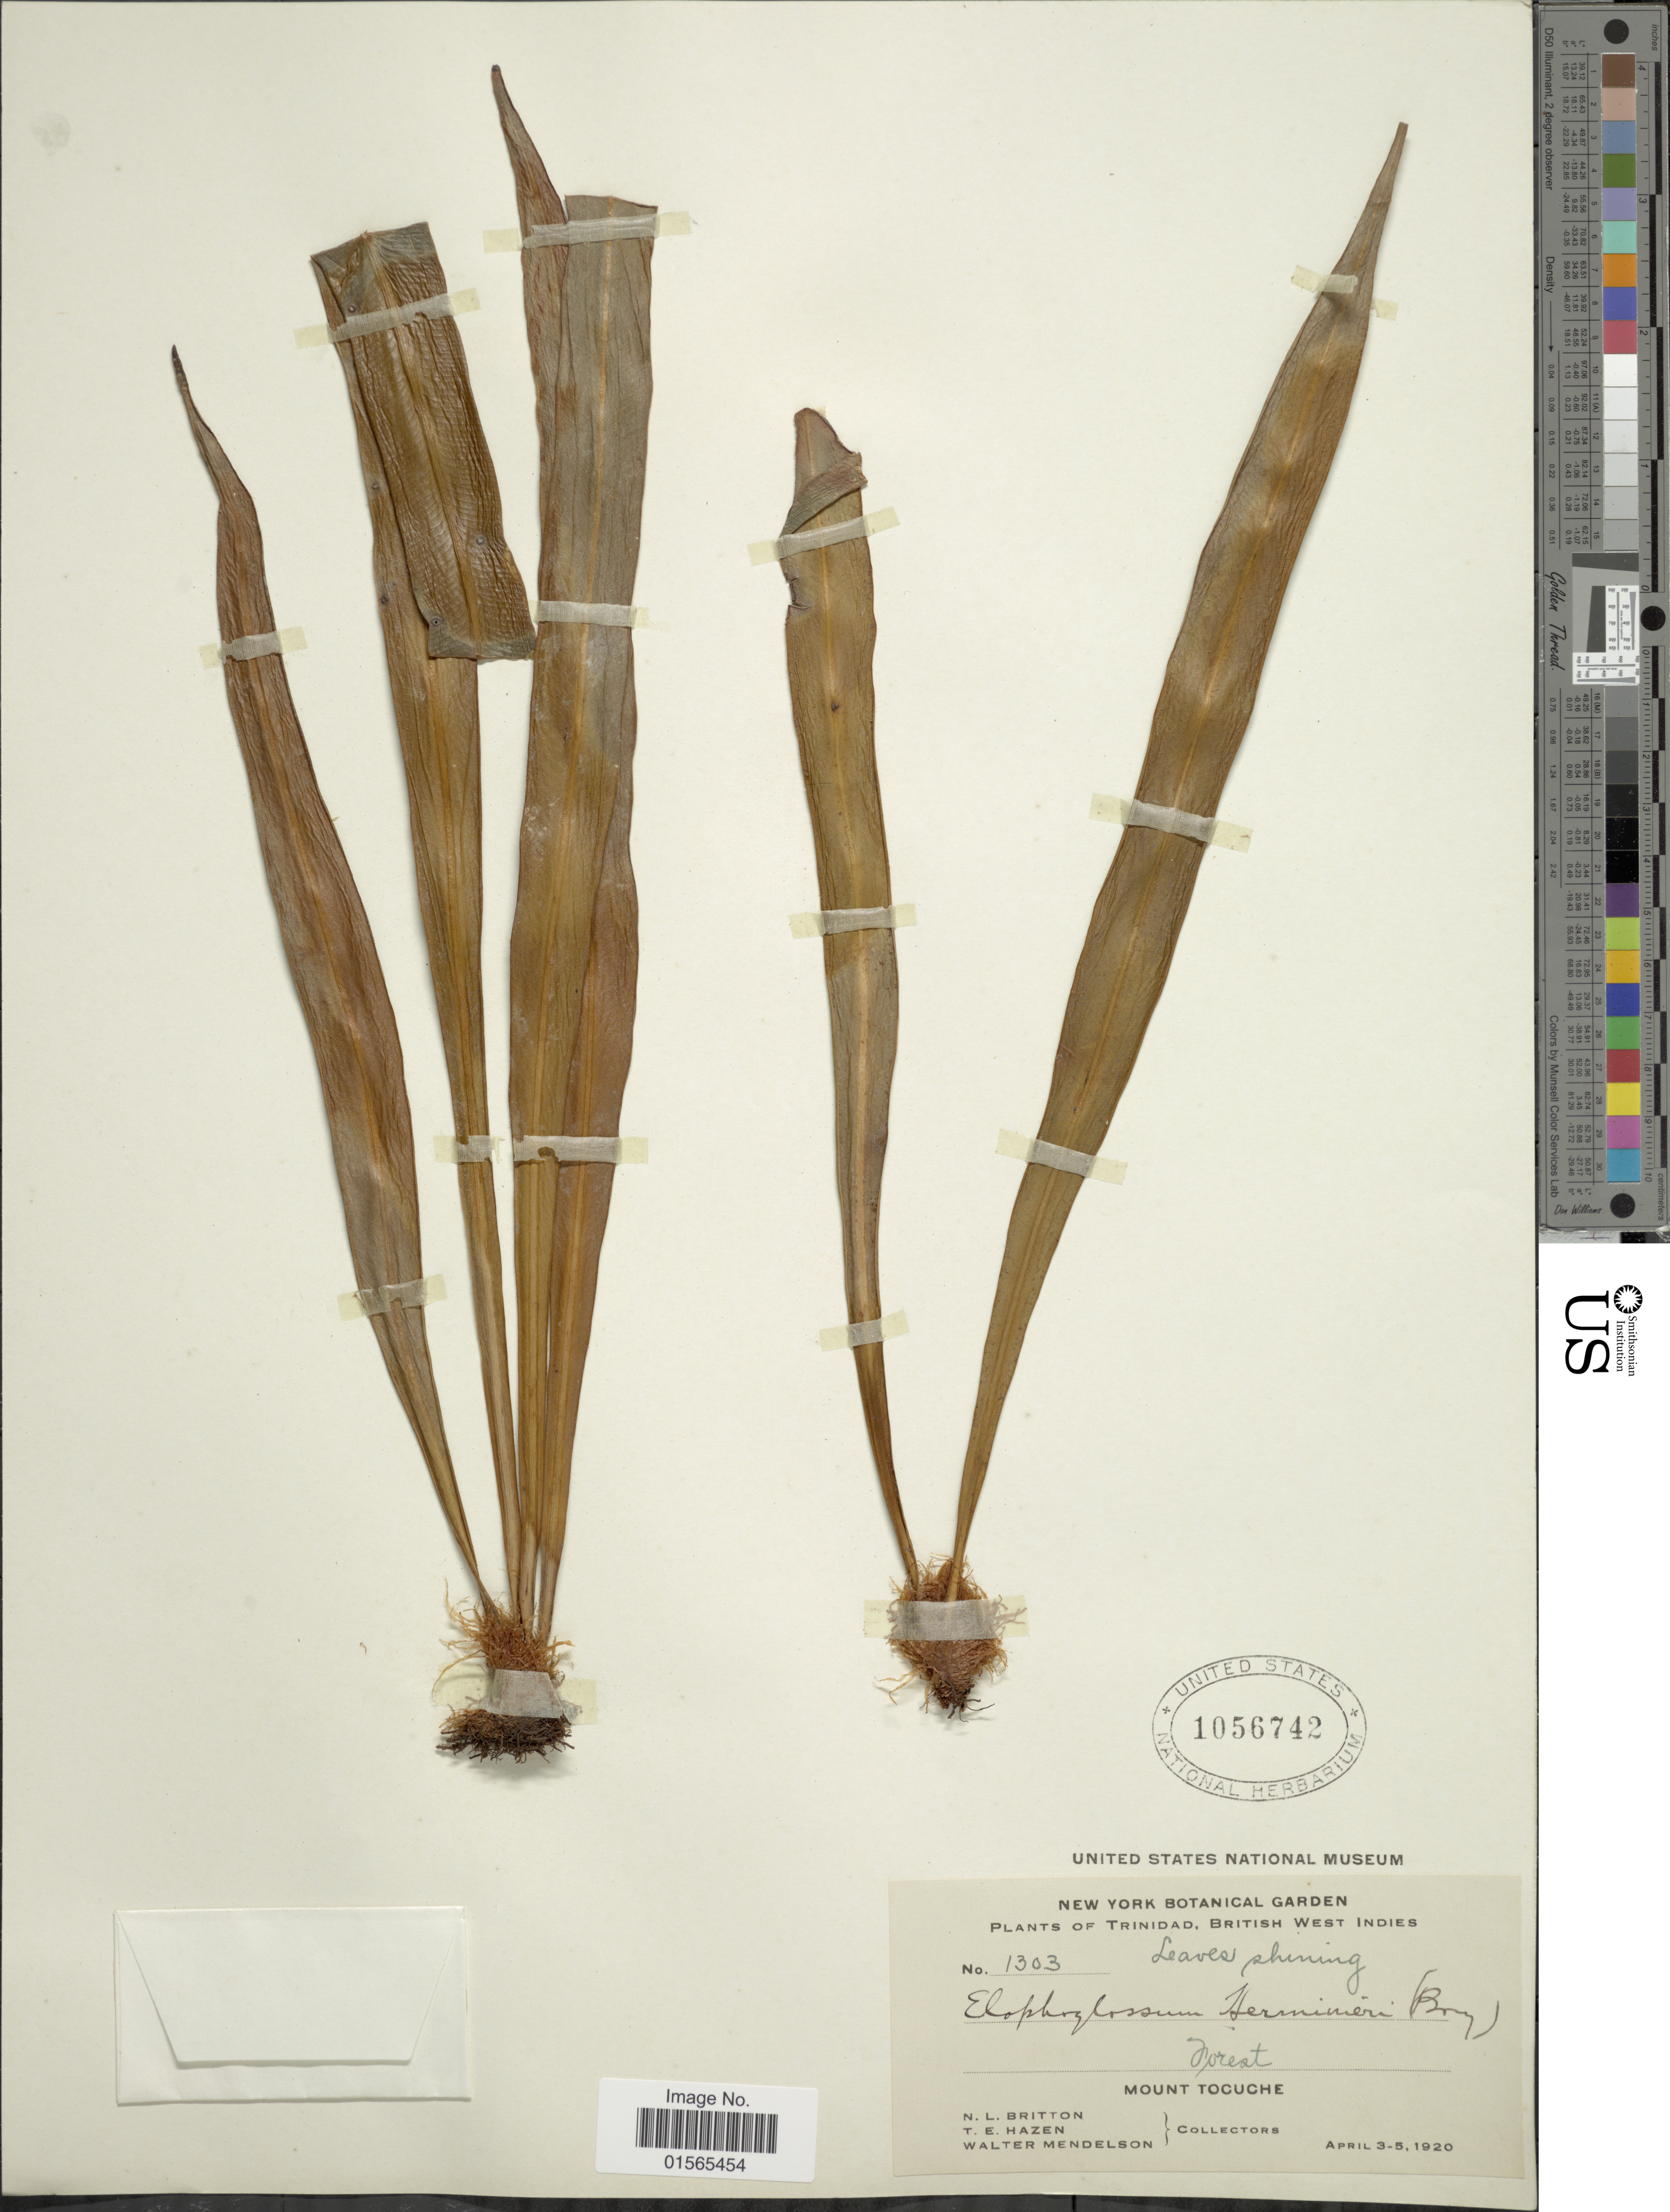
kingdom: Plantae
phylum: Tracheophyta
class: Polypodiopsida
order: Polypodiales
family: Dryopteridaceae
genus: Elaphoglossum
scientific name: Elaphoglossum herminieri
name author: (Bory & Fée) T. Moore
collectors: N. Britton, T. E. Hazen & W. Mendelson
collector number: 1303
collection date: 1920-04-03/1920-04-05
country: Trinidad and Tobago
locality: Trinidad, Mount Tocuche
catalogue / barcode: US 1056742